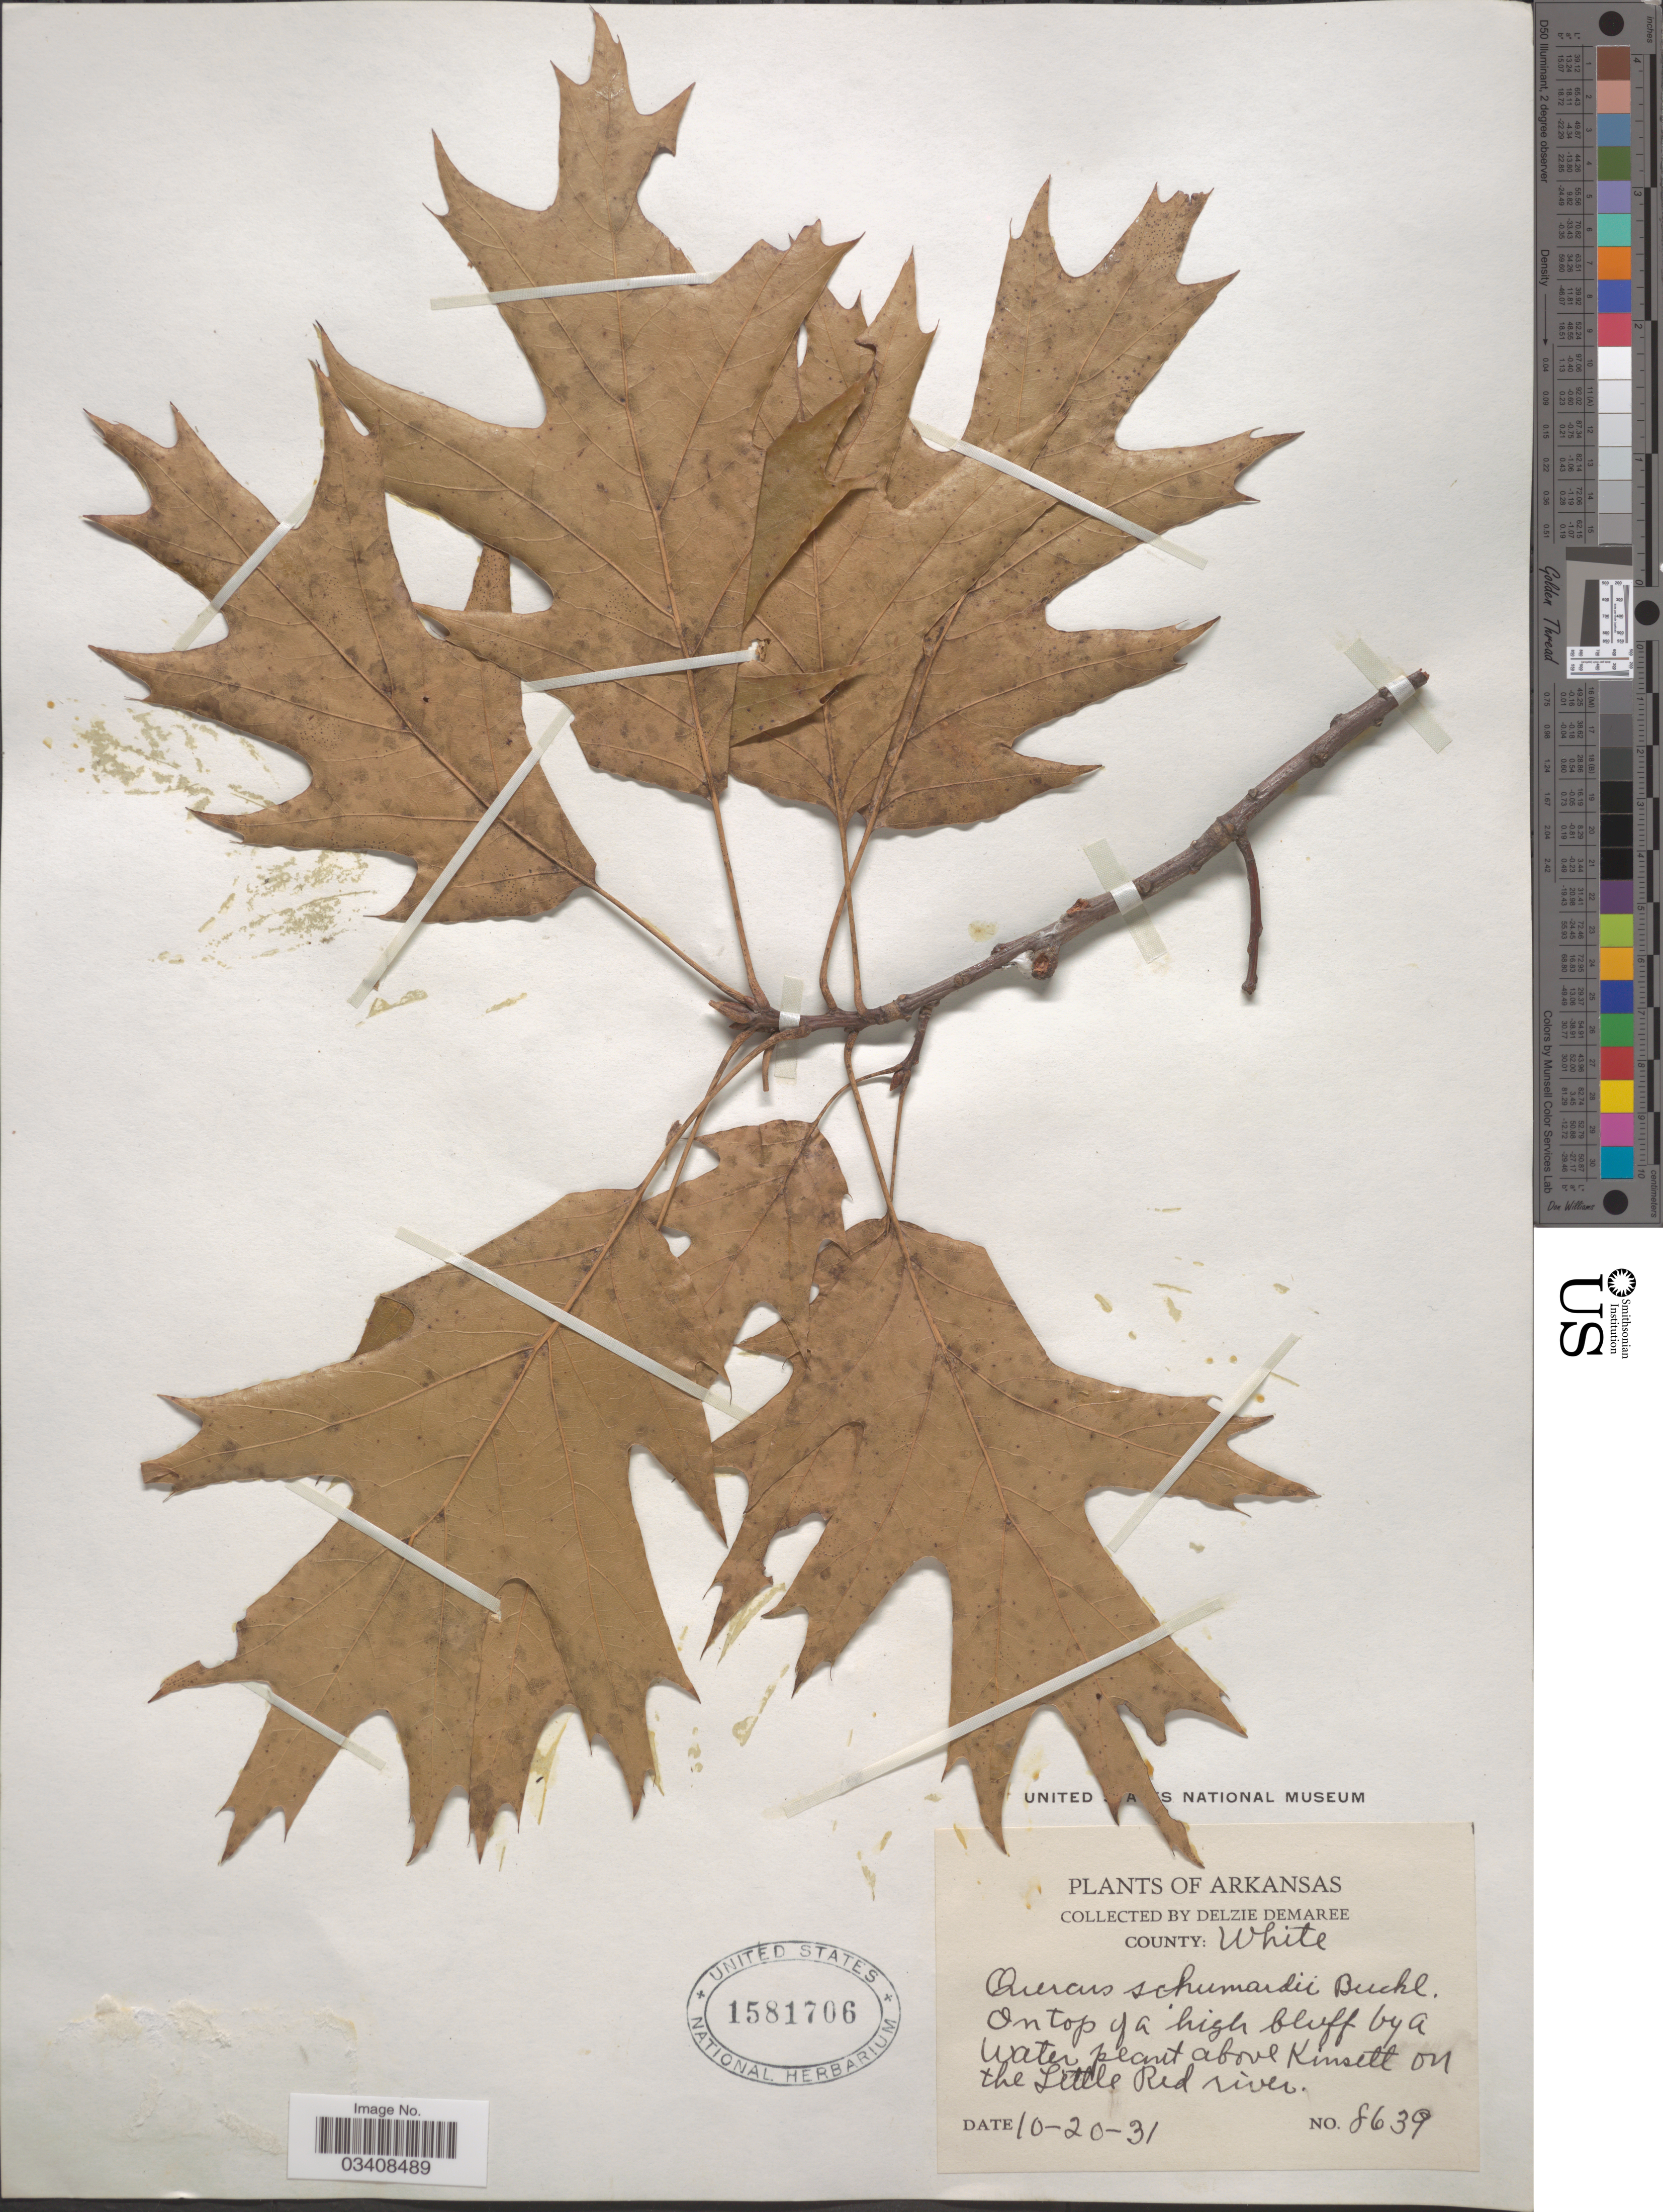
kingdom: Plantae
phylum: Tracheophyta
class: Magnoliopsida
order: Fagales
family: Fagaceae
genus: Quercus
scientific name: Quercus shumardii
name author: Buckley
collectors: D. Demaree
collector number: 8639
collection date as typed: Transcribed d/m/y: 20/10/31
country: United States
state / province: Arkansas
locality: County: White. By a water plant above Kinsett on the Little Red river.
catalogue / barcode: US 1581706